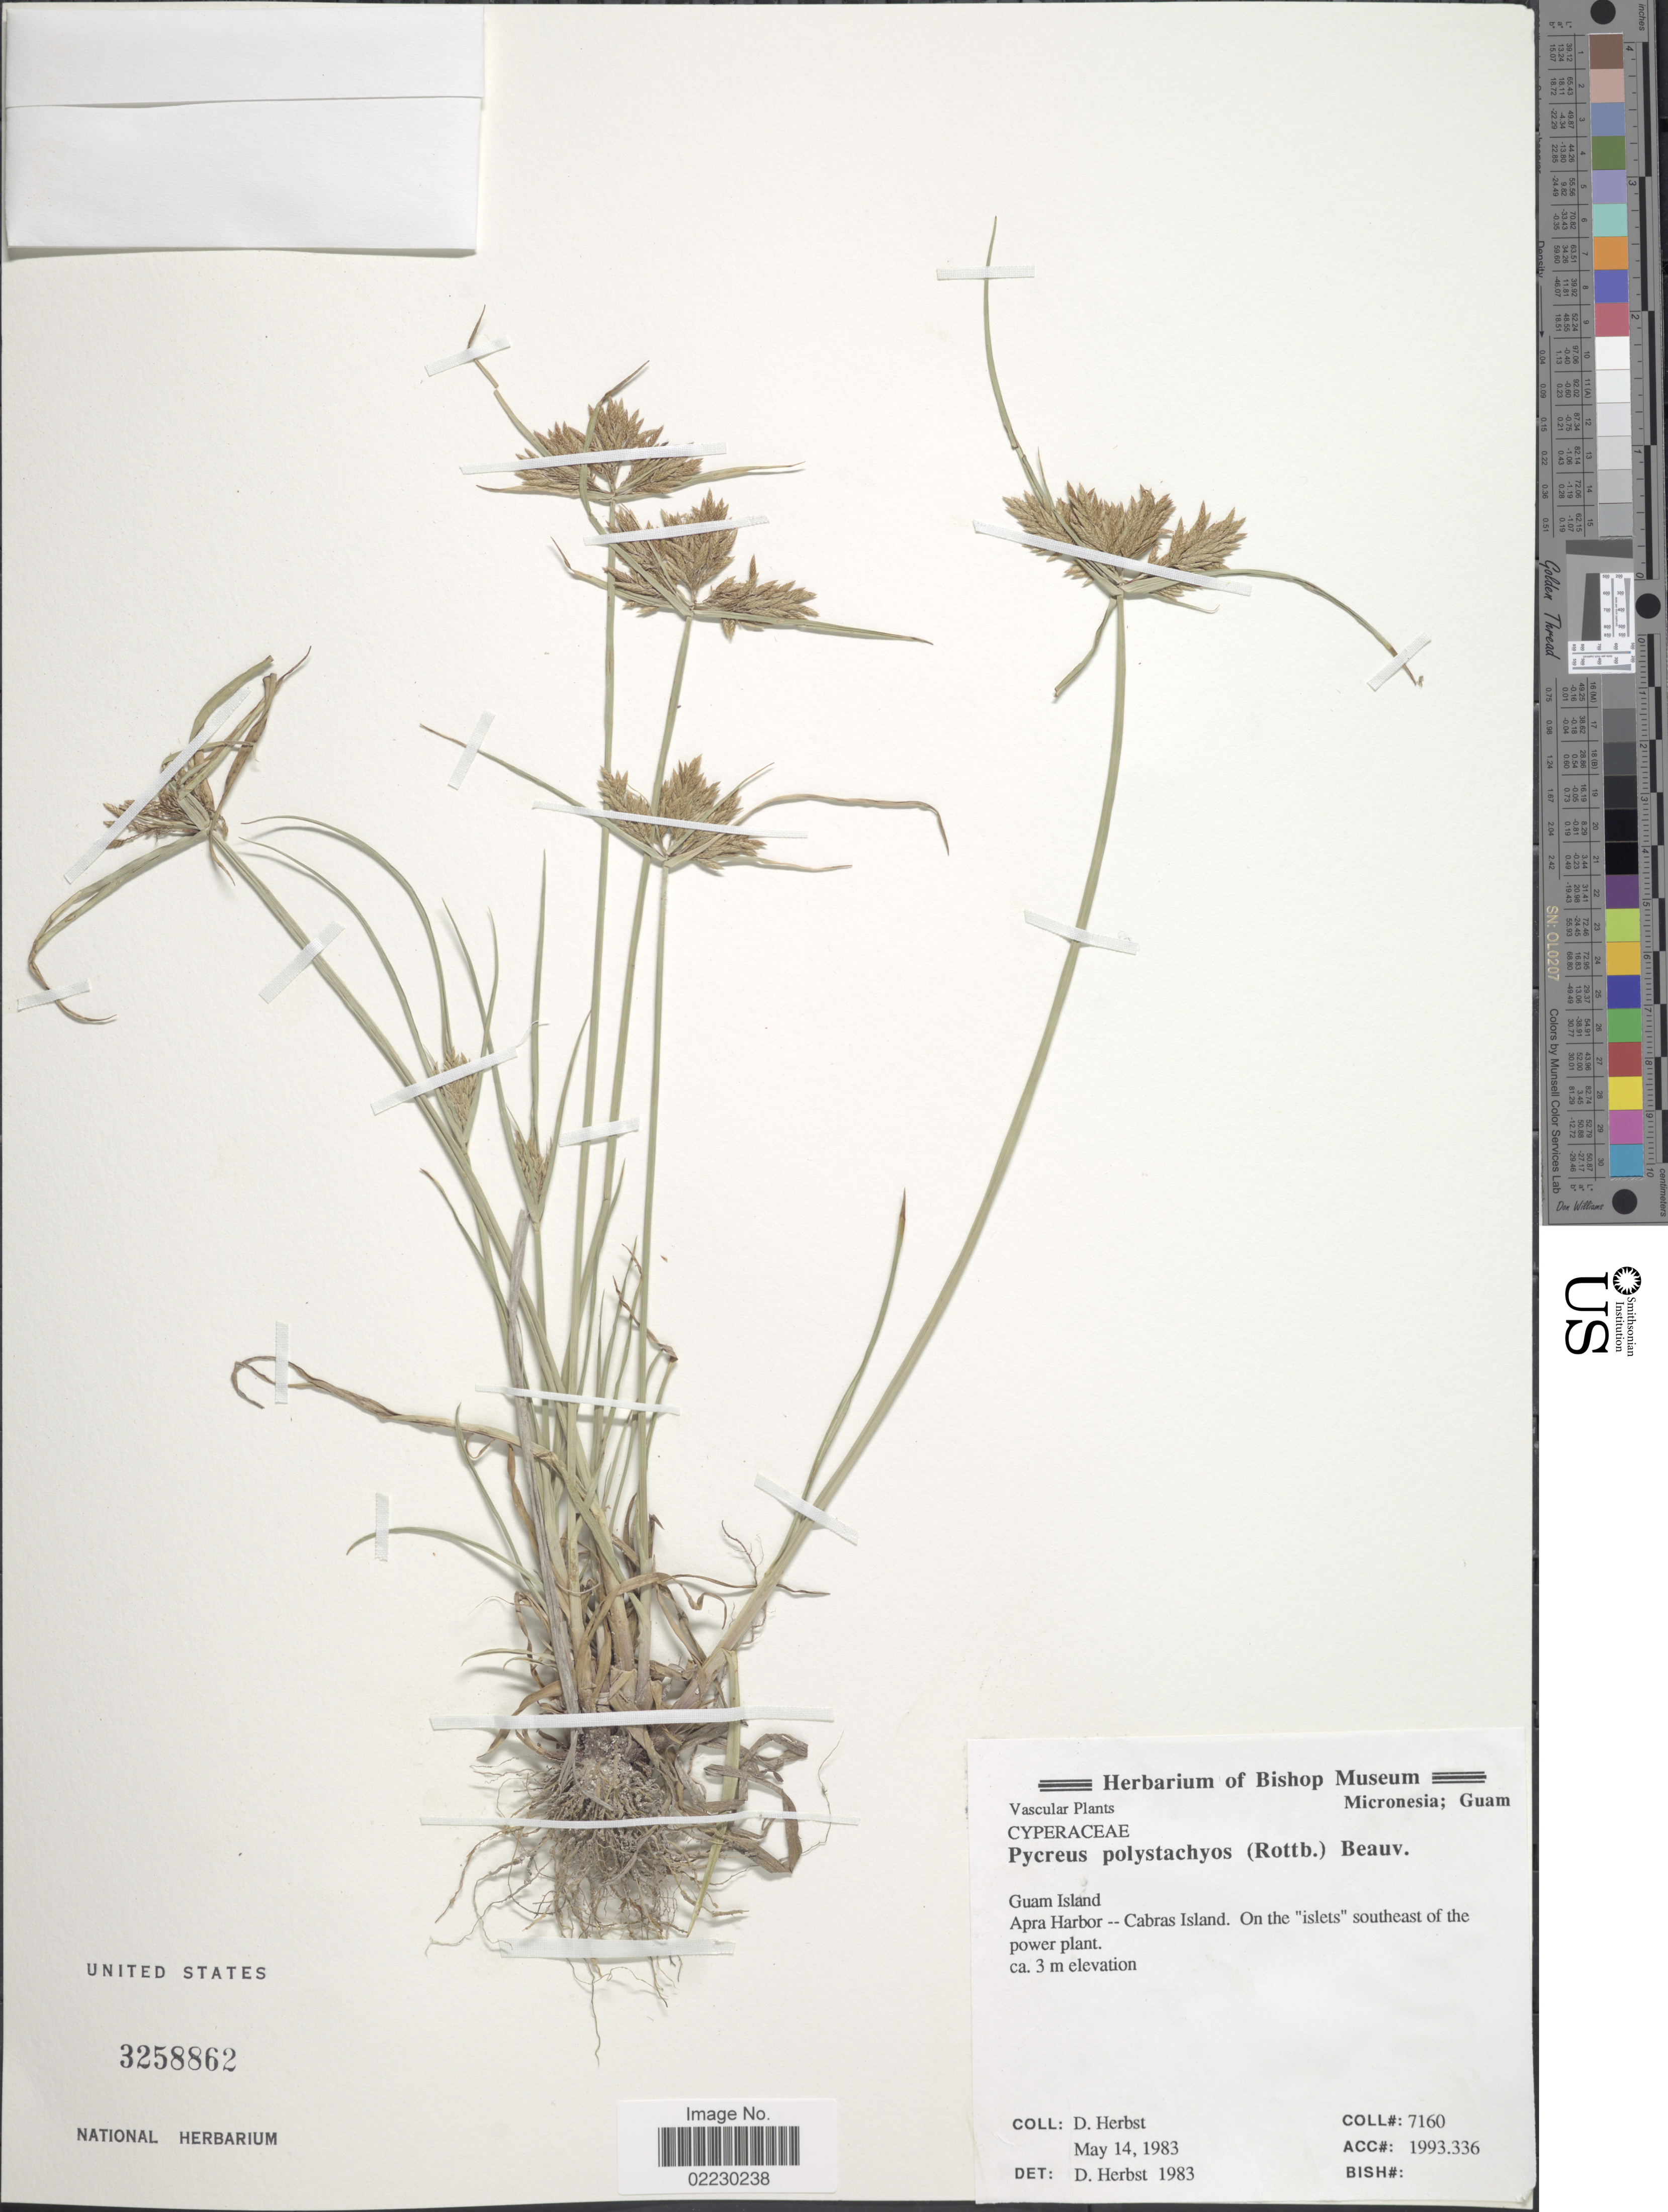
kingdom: Plantae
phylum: Tracheophyta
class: Liliopsida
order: Poales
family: Cyperaceae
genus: Cyperus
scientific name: Cyperus polystachyos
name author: Rottb.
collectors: D. Herbst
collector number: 7160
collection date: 1983-05-14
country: Guam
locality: Guam Island, Apra Harbor, Cabras Island, on the "islets"southeast of the power plant, Micronesia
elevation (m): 3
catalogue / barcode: US 3258862